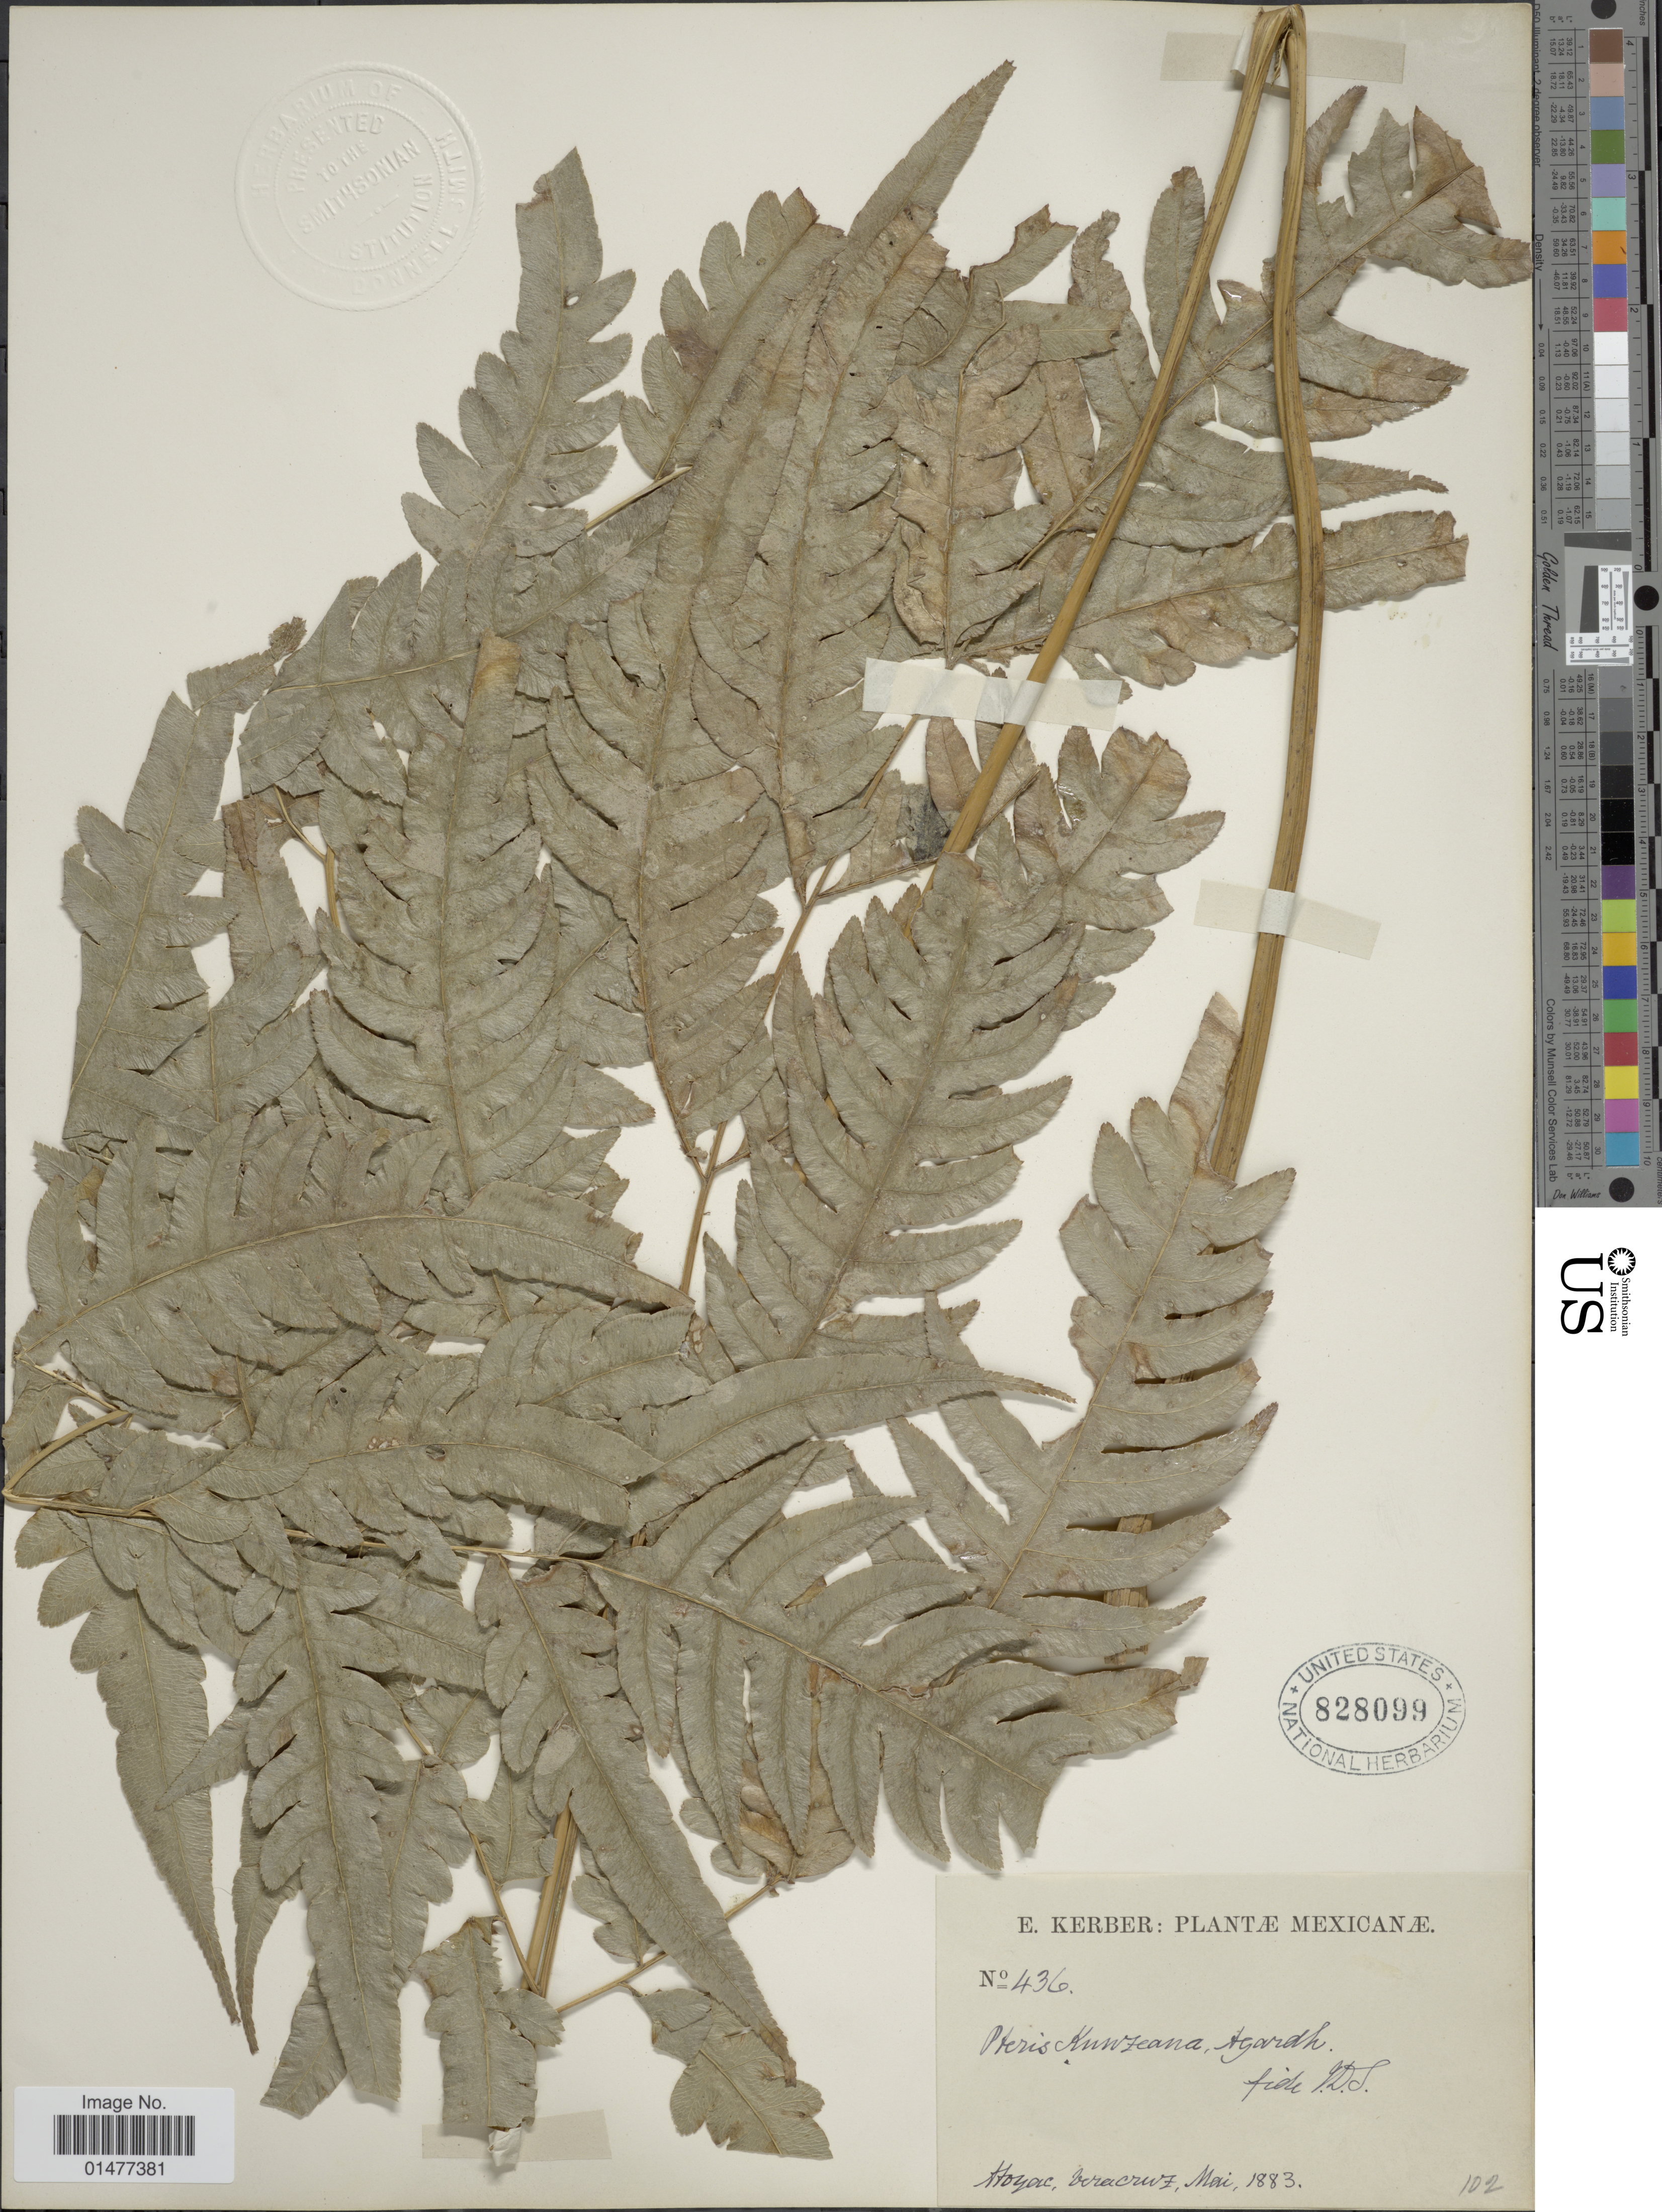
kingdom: Plantae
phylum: Tracheophyta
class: Polypodiopsida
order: Polypodiales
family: Pteridaceae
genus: Pteris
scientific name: Pteris altissima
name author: Poir.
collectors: E. Kerber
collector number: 436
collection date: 1883-05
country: Mexico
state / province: Veracruz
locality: Atoyac, Vera Cruz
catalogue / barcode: US 828099